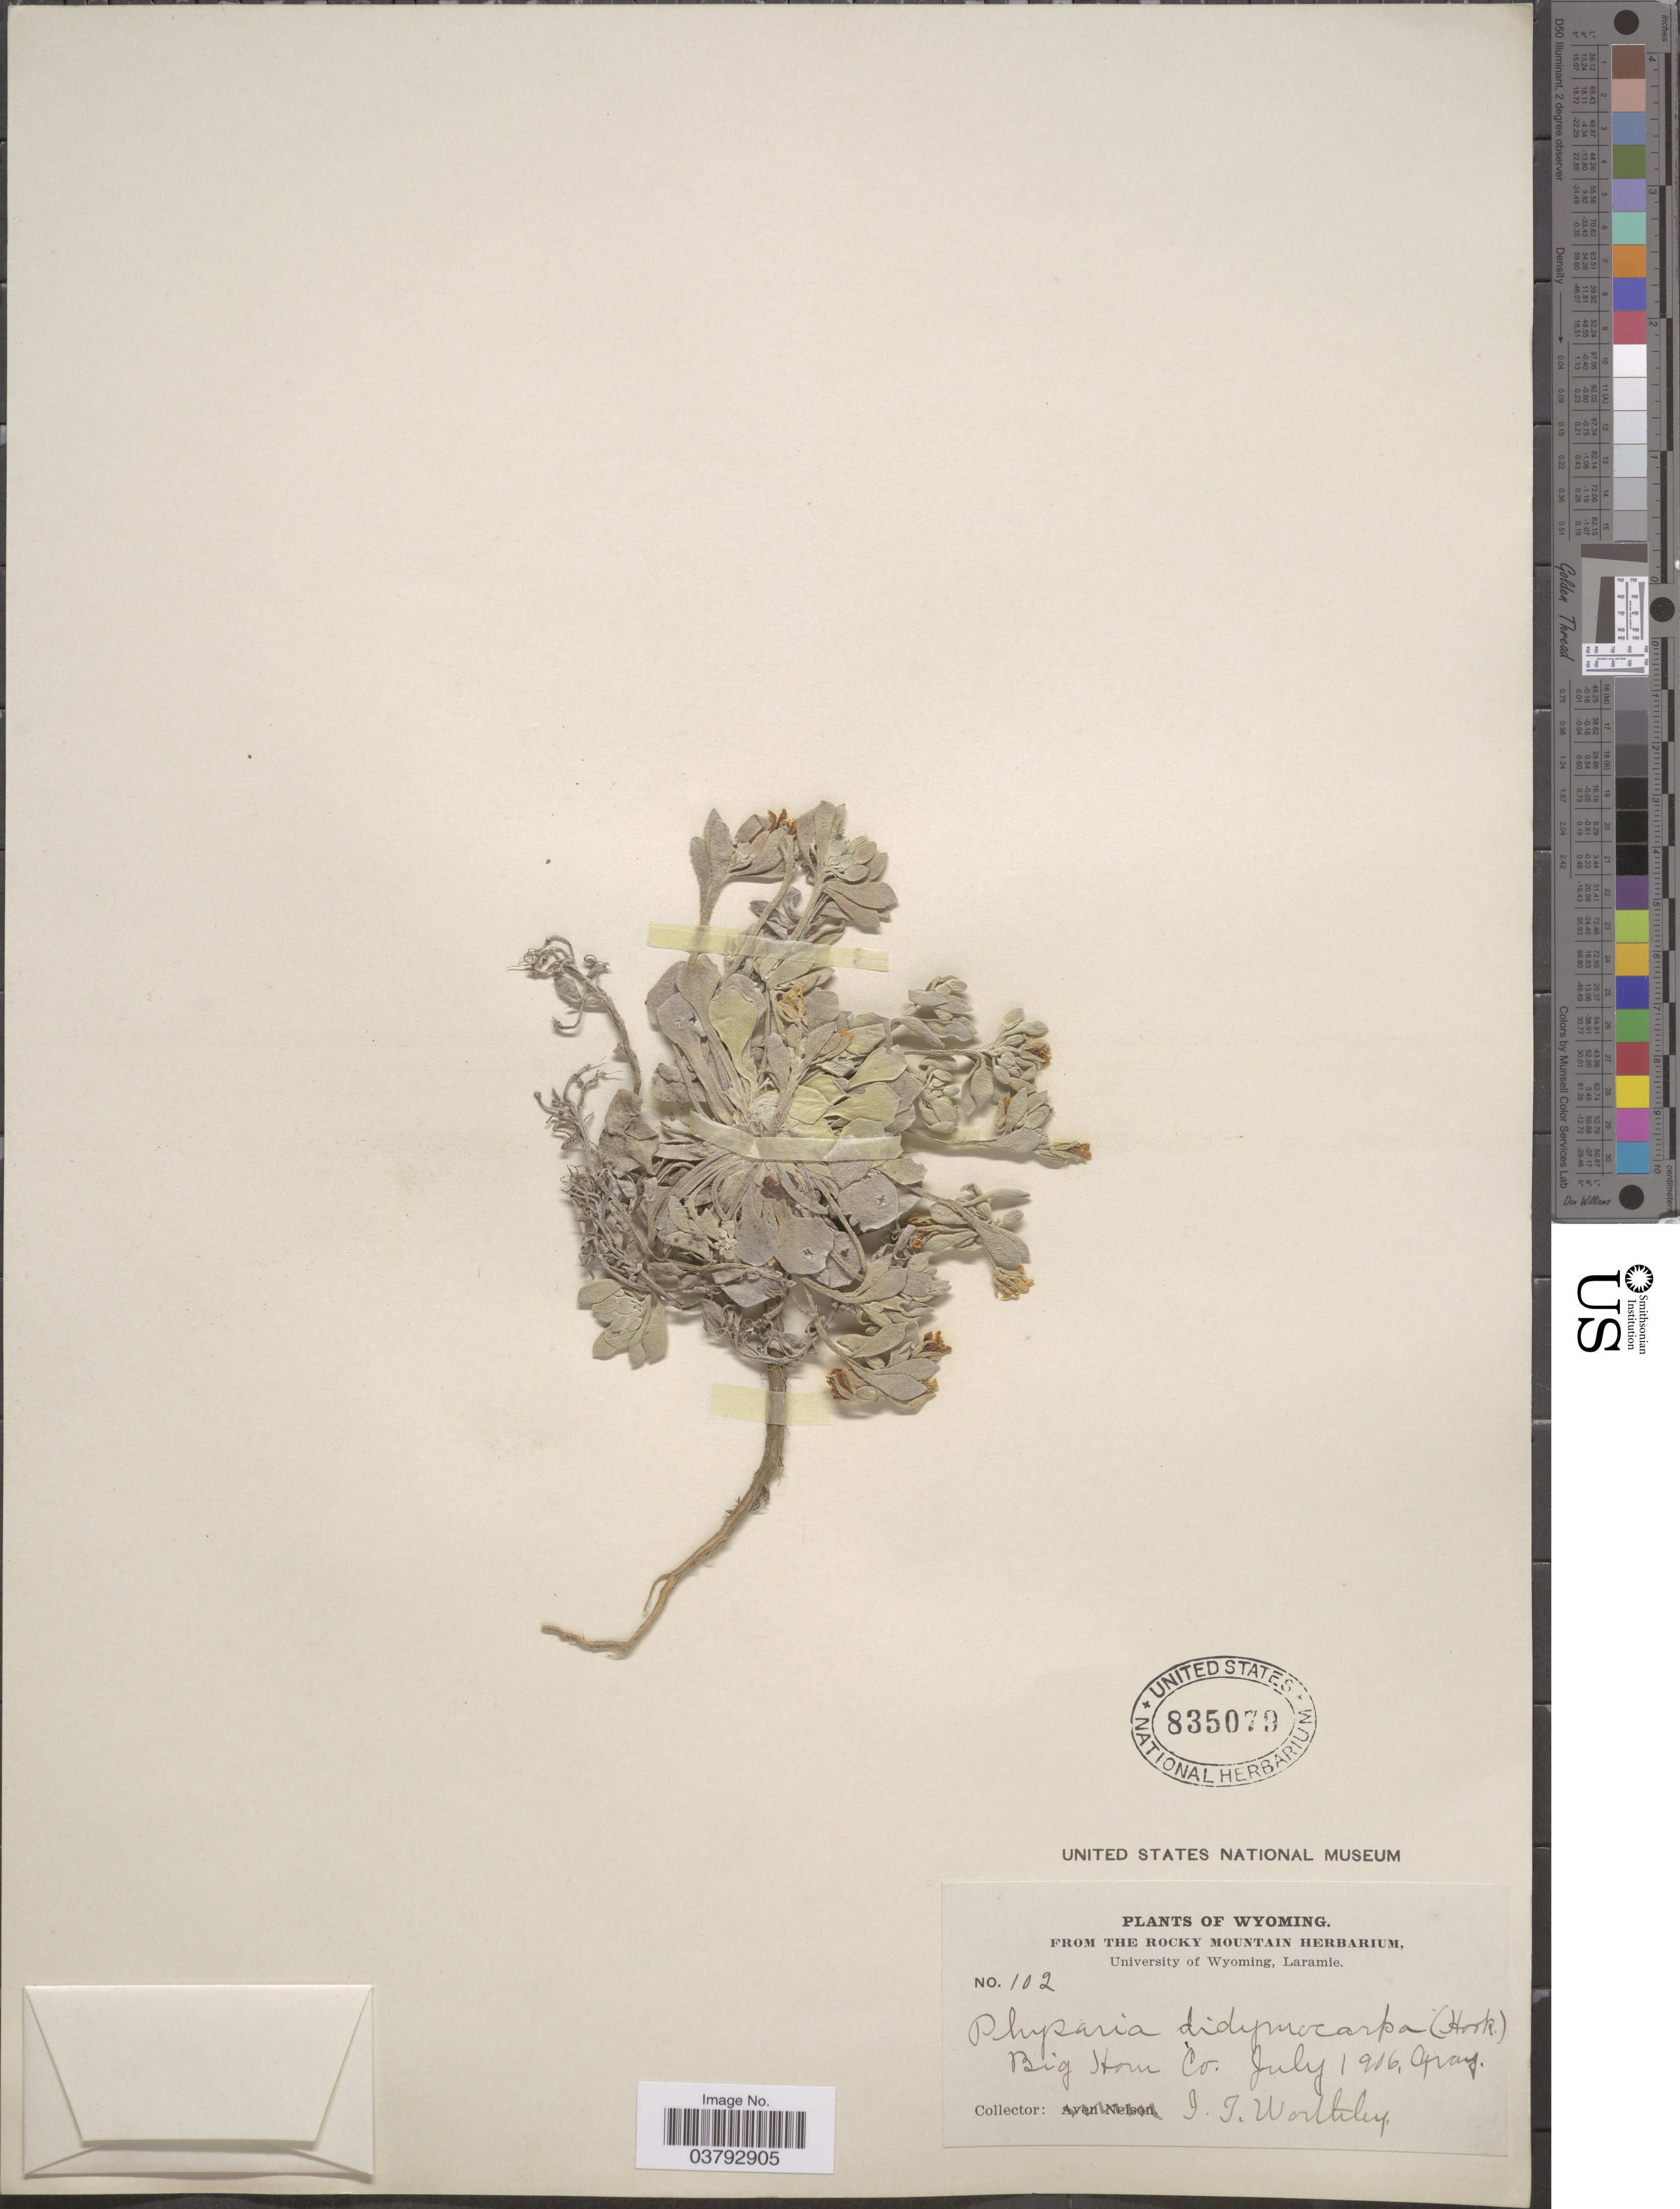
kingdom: Plantae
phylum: Tracheophyta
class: Magnoliopsida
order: Brassicales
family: Brassicaceae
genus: Physaria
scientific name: Physaria didymocarpa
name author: (Hook.) A. Gray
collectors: J. Worthley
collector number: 102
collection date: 1906-07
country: United States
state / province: Wyoming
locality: Big Horn Co.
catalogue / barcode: US 835079